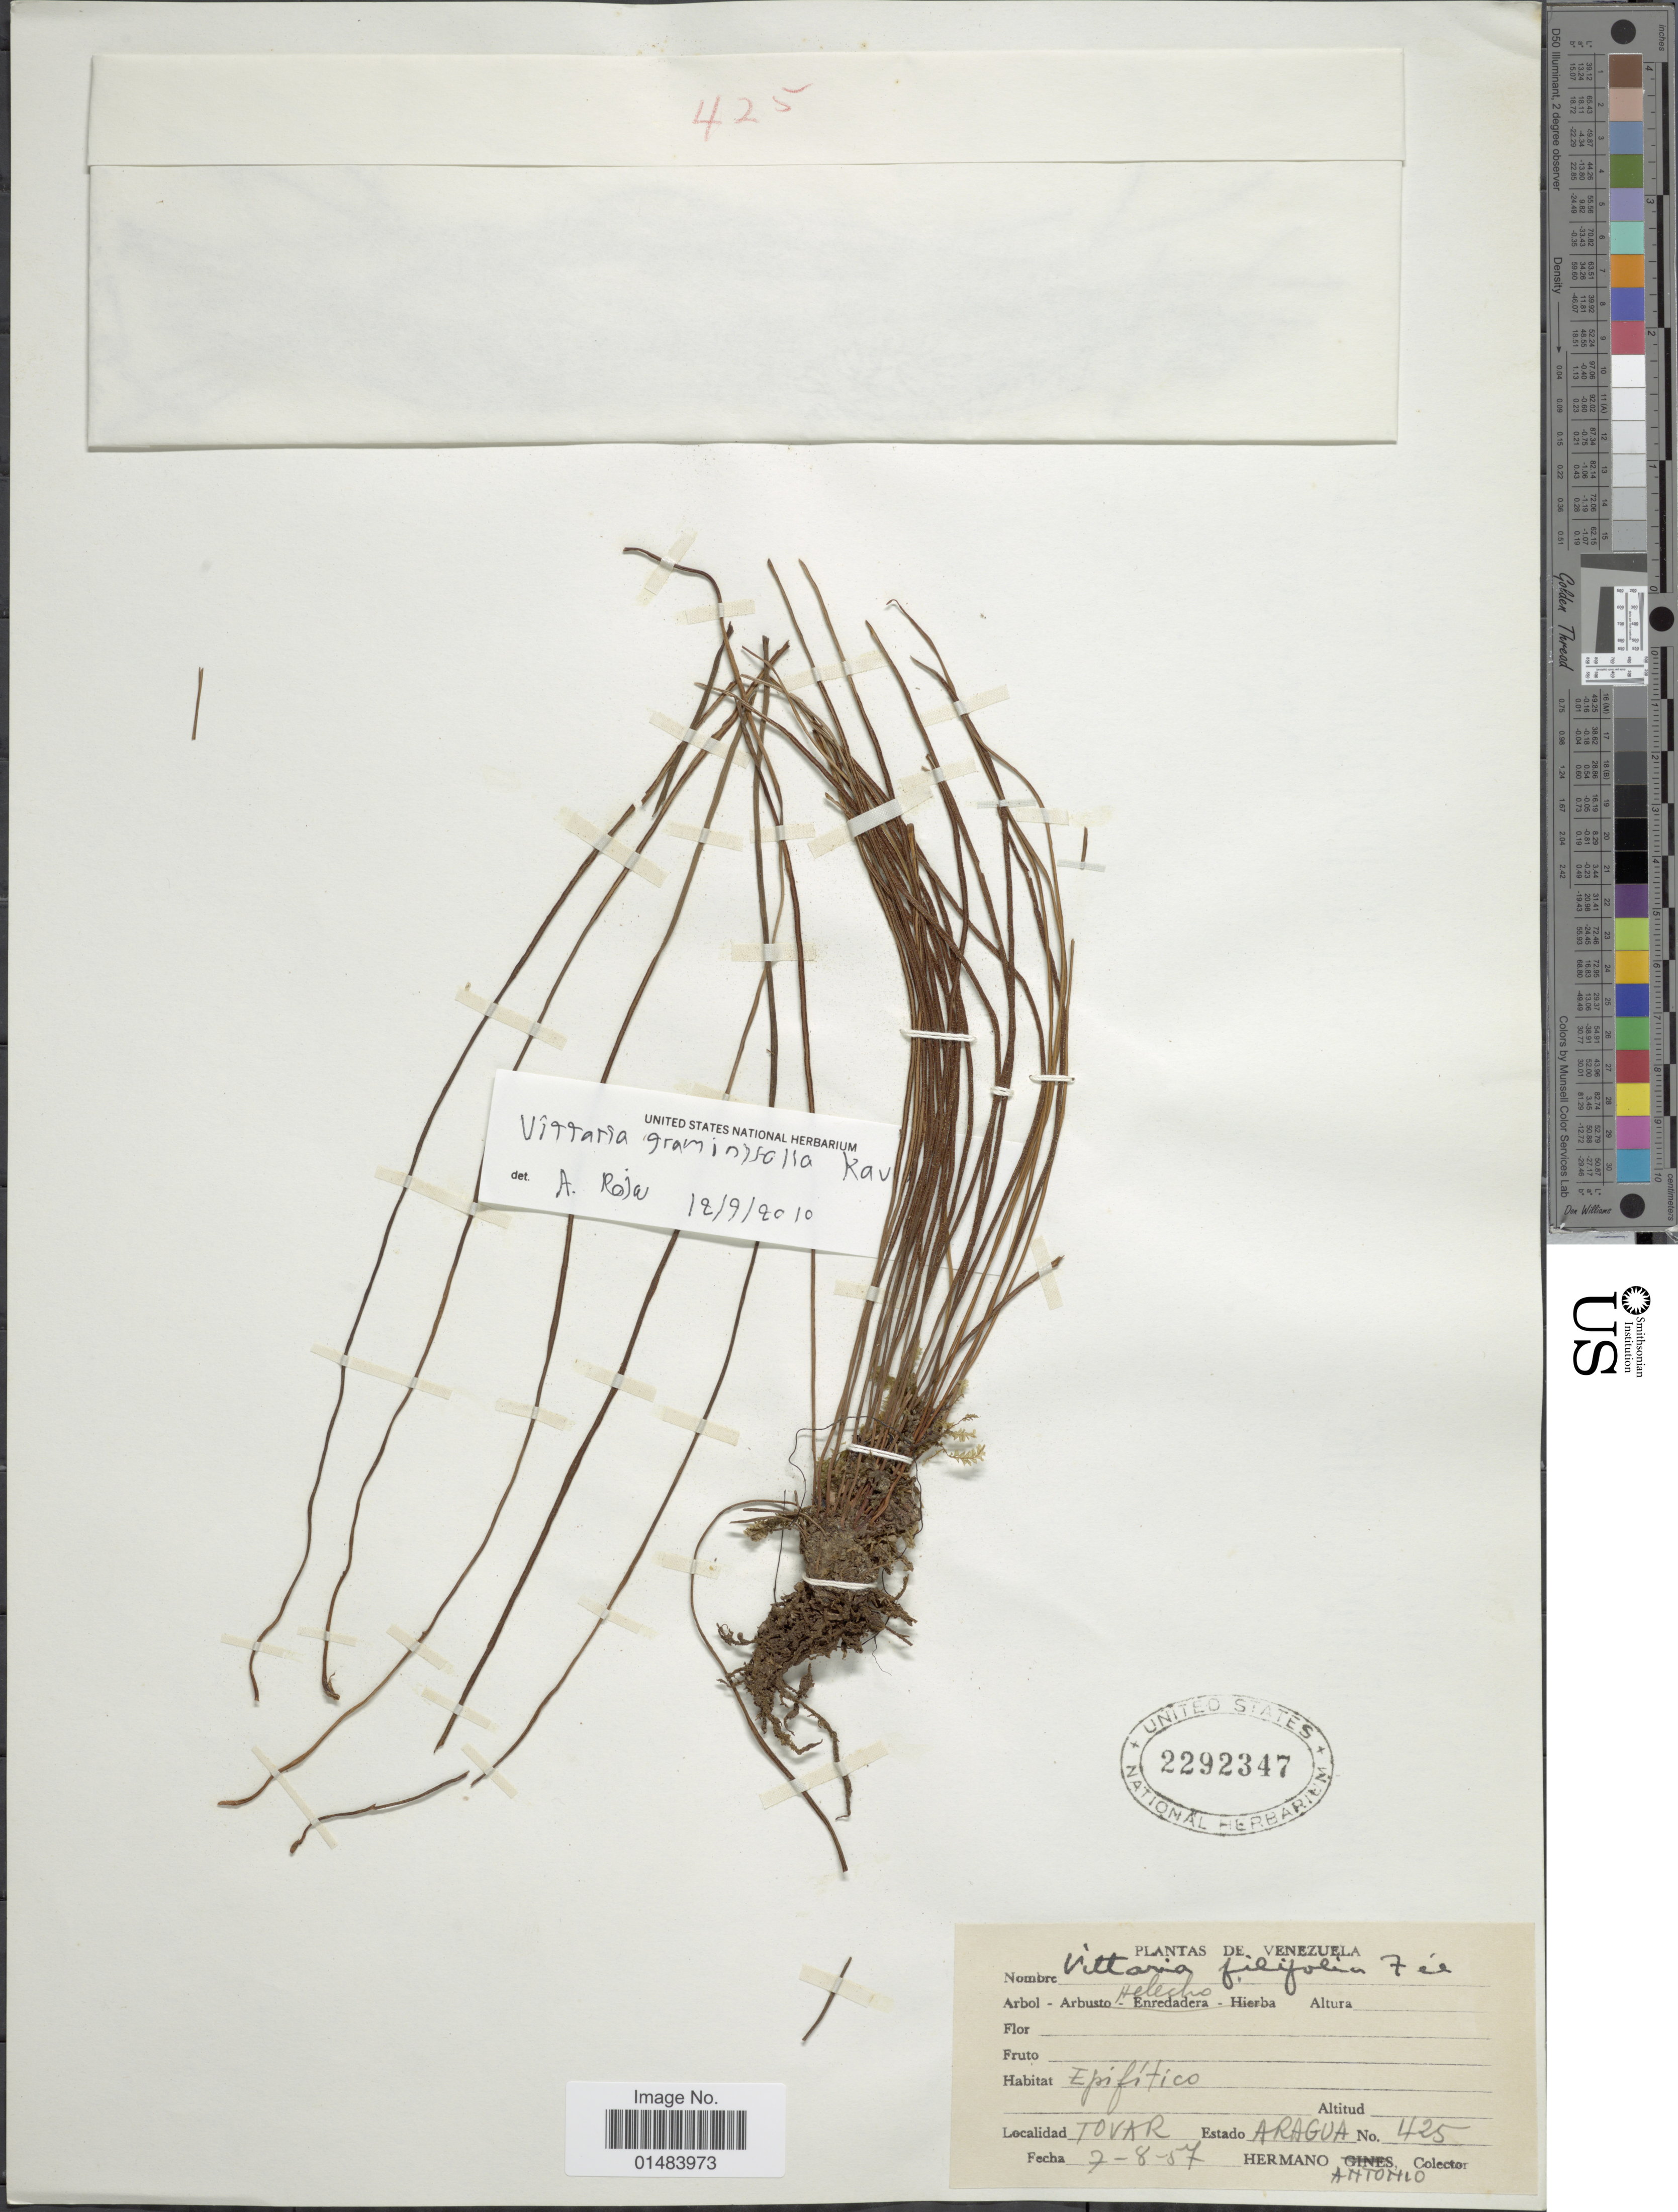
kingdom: Plantae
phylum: Tracheophyta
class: Polypodiopsida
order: Polypodiales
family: Pteridaceae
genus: Vittaria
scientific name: Vittaria graminifolia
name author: Kaulf.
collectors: H. Antonio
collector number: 425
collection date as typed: Transcribed d/m/y: 7/8/57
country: Venezuela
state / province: Aragua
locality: Venezuela. Tovar, Estado: Aragua.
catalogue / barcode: US 2292347